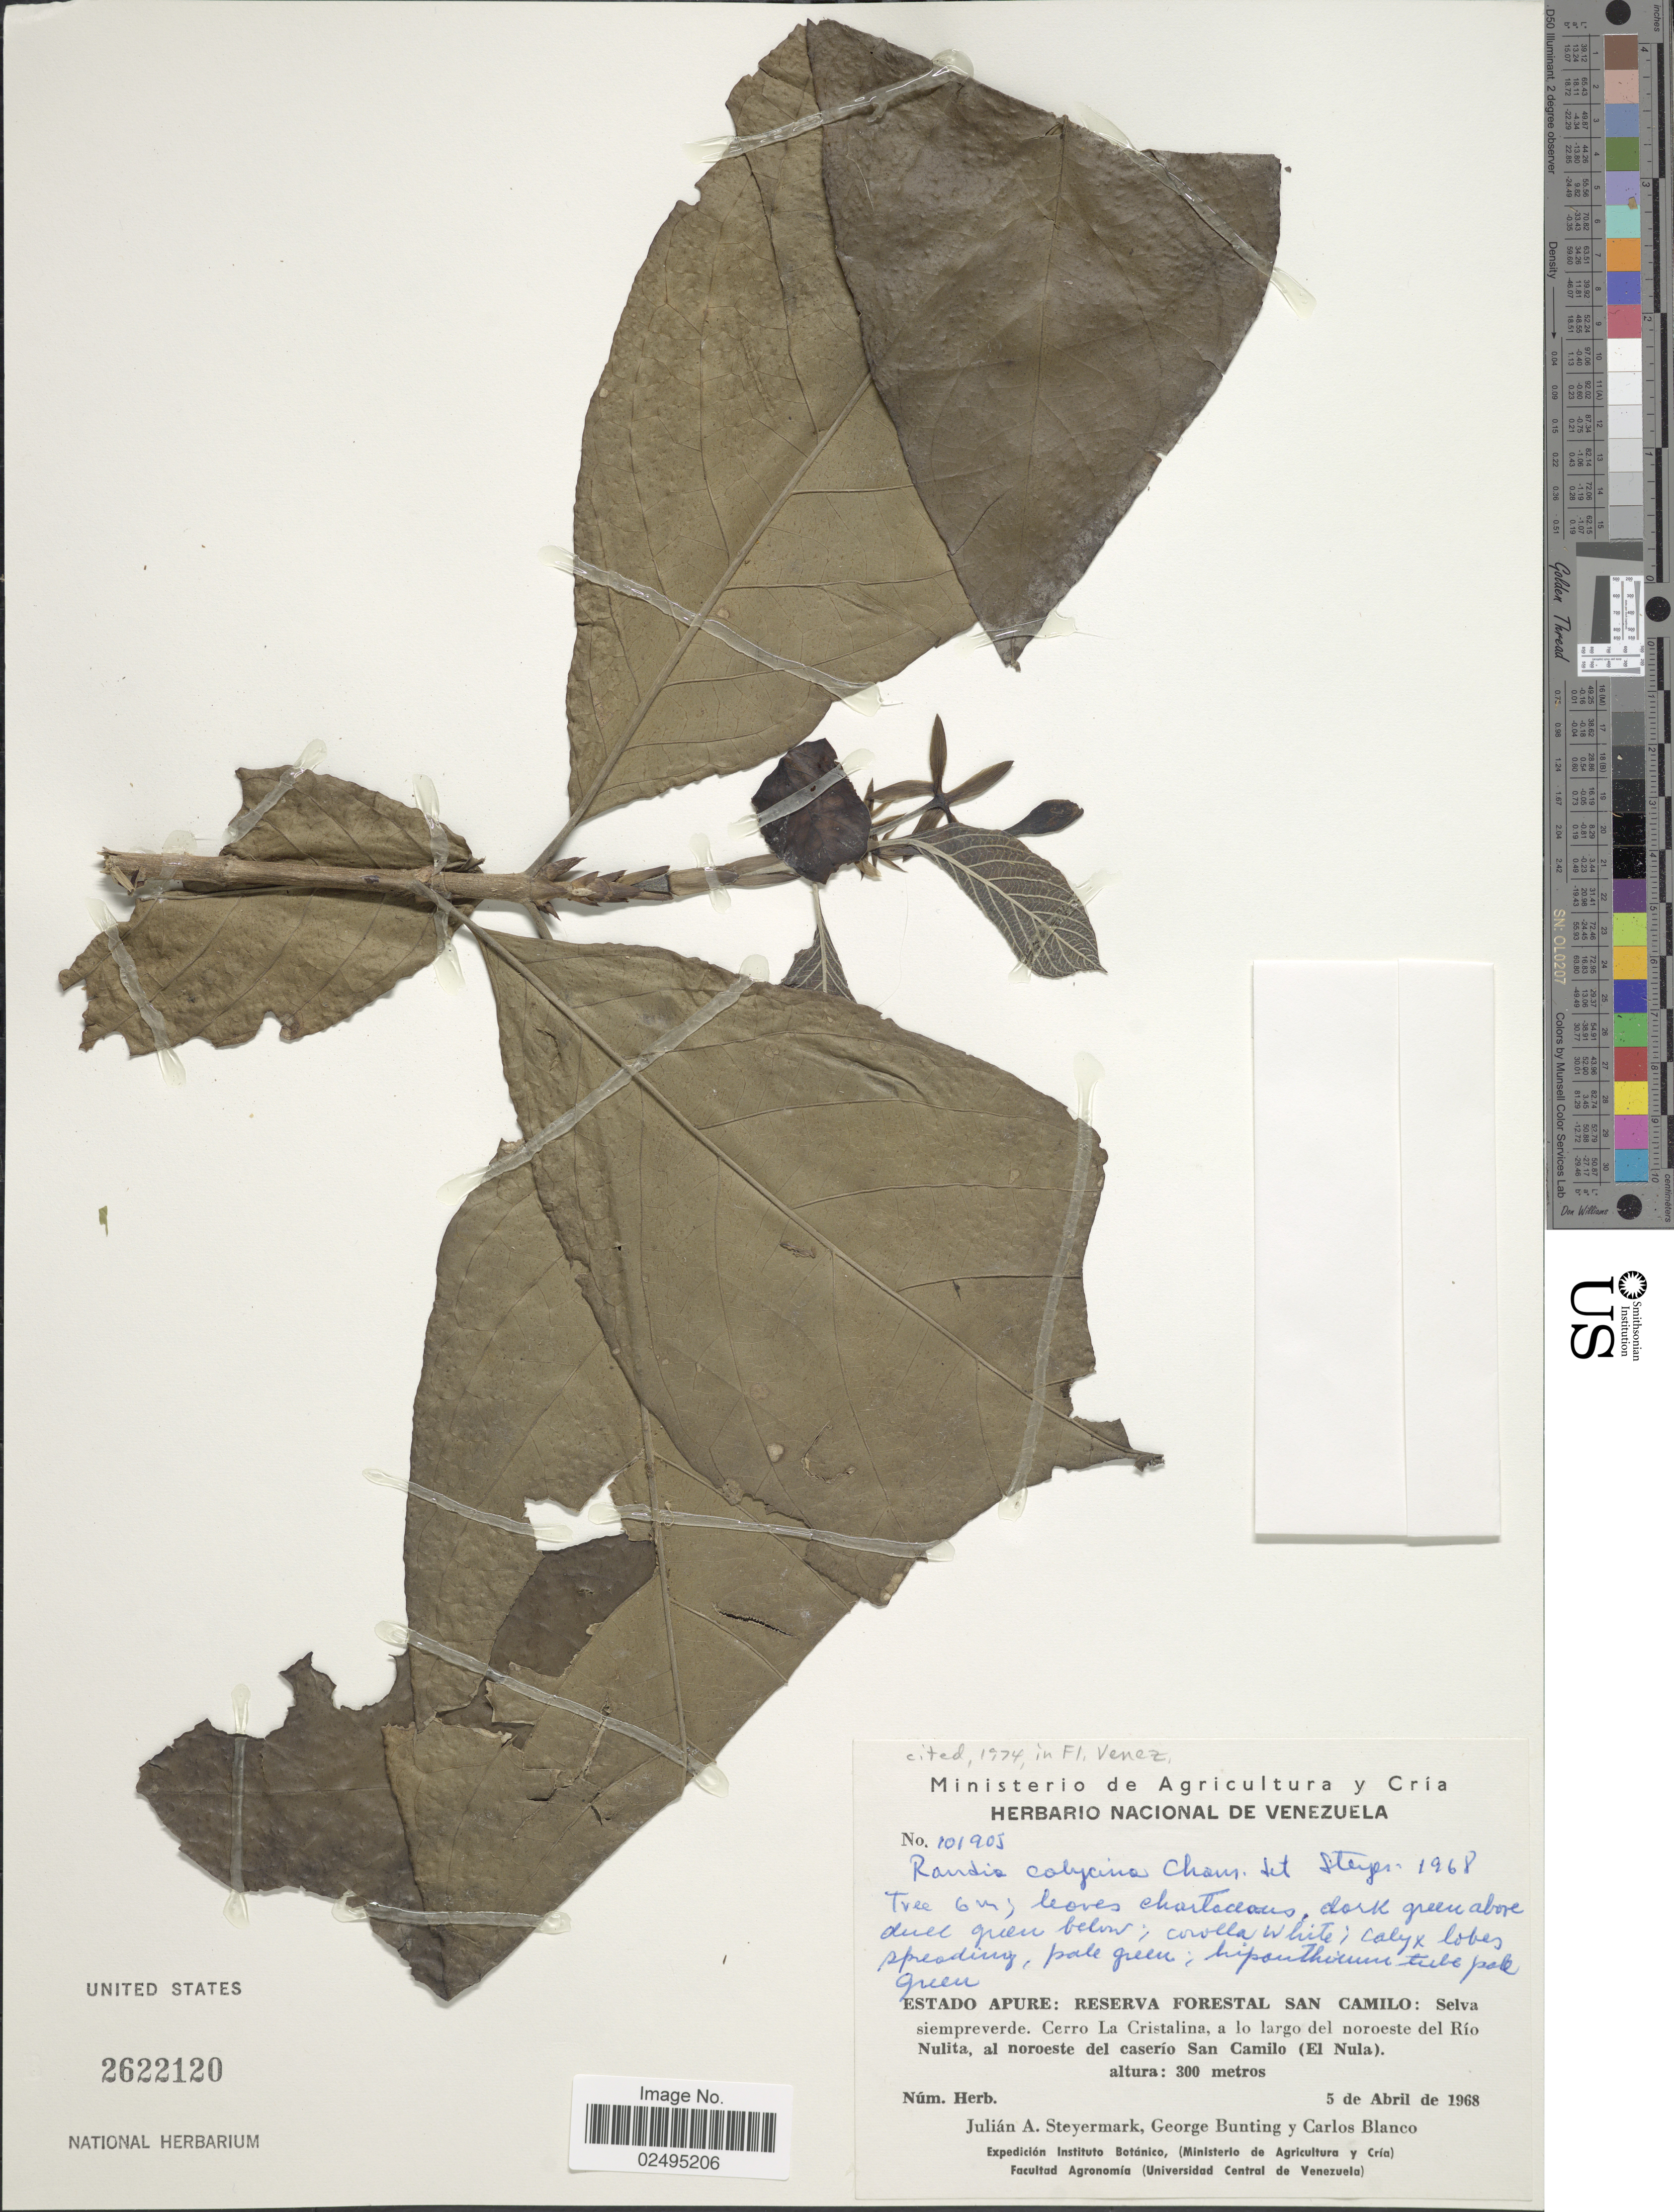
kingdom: Plantae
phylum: Tracheophyta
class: Magnoliopsida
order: Gentianales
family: Rubiaceae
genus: Randia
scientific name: Randia calycina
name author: Cham.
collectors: J. Steyermark, G. S. Bunting & C. Blanco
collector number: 101905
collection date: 1968-04-05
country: Venezuela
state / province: Apure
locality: Estado Apure: Reserva Forestal San Camilo, Selva siempreverde, Cerro La Cristalina, a lo largo del noroeste del Rio Nulita, al noroeste del caserio San Camilo (El Nula)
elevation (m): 300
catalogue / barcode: US 2622120